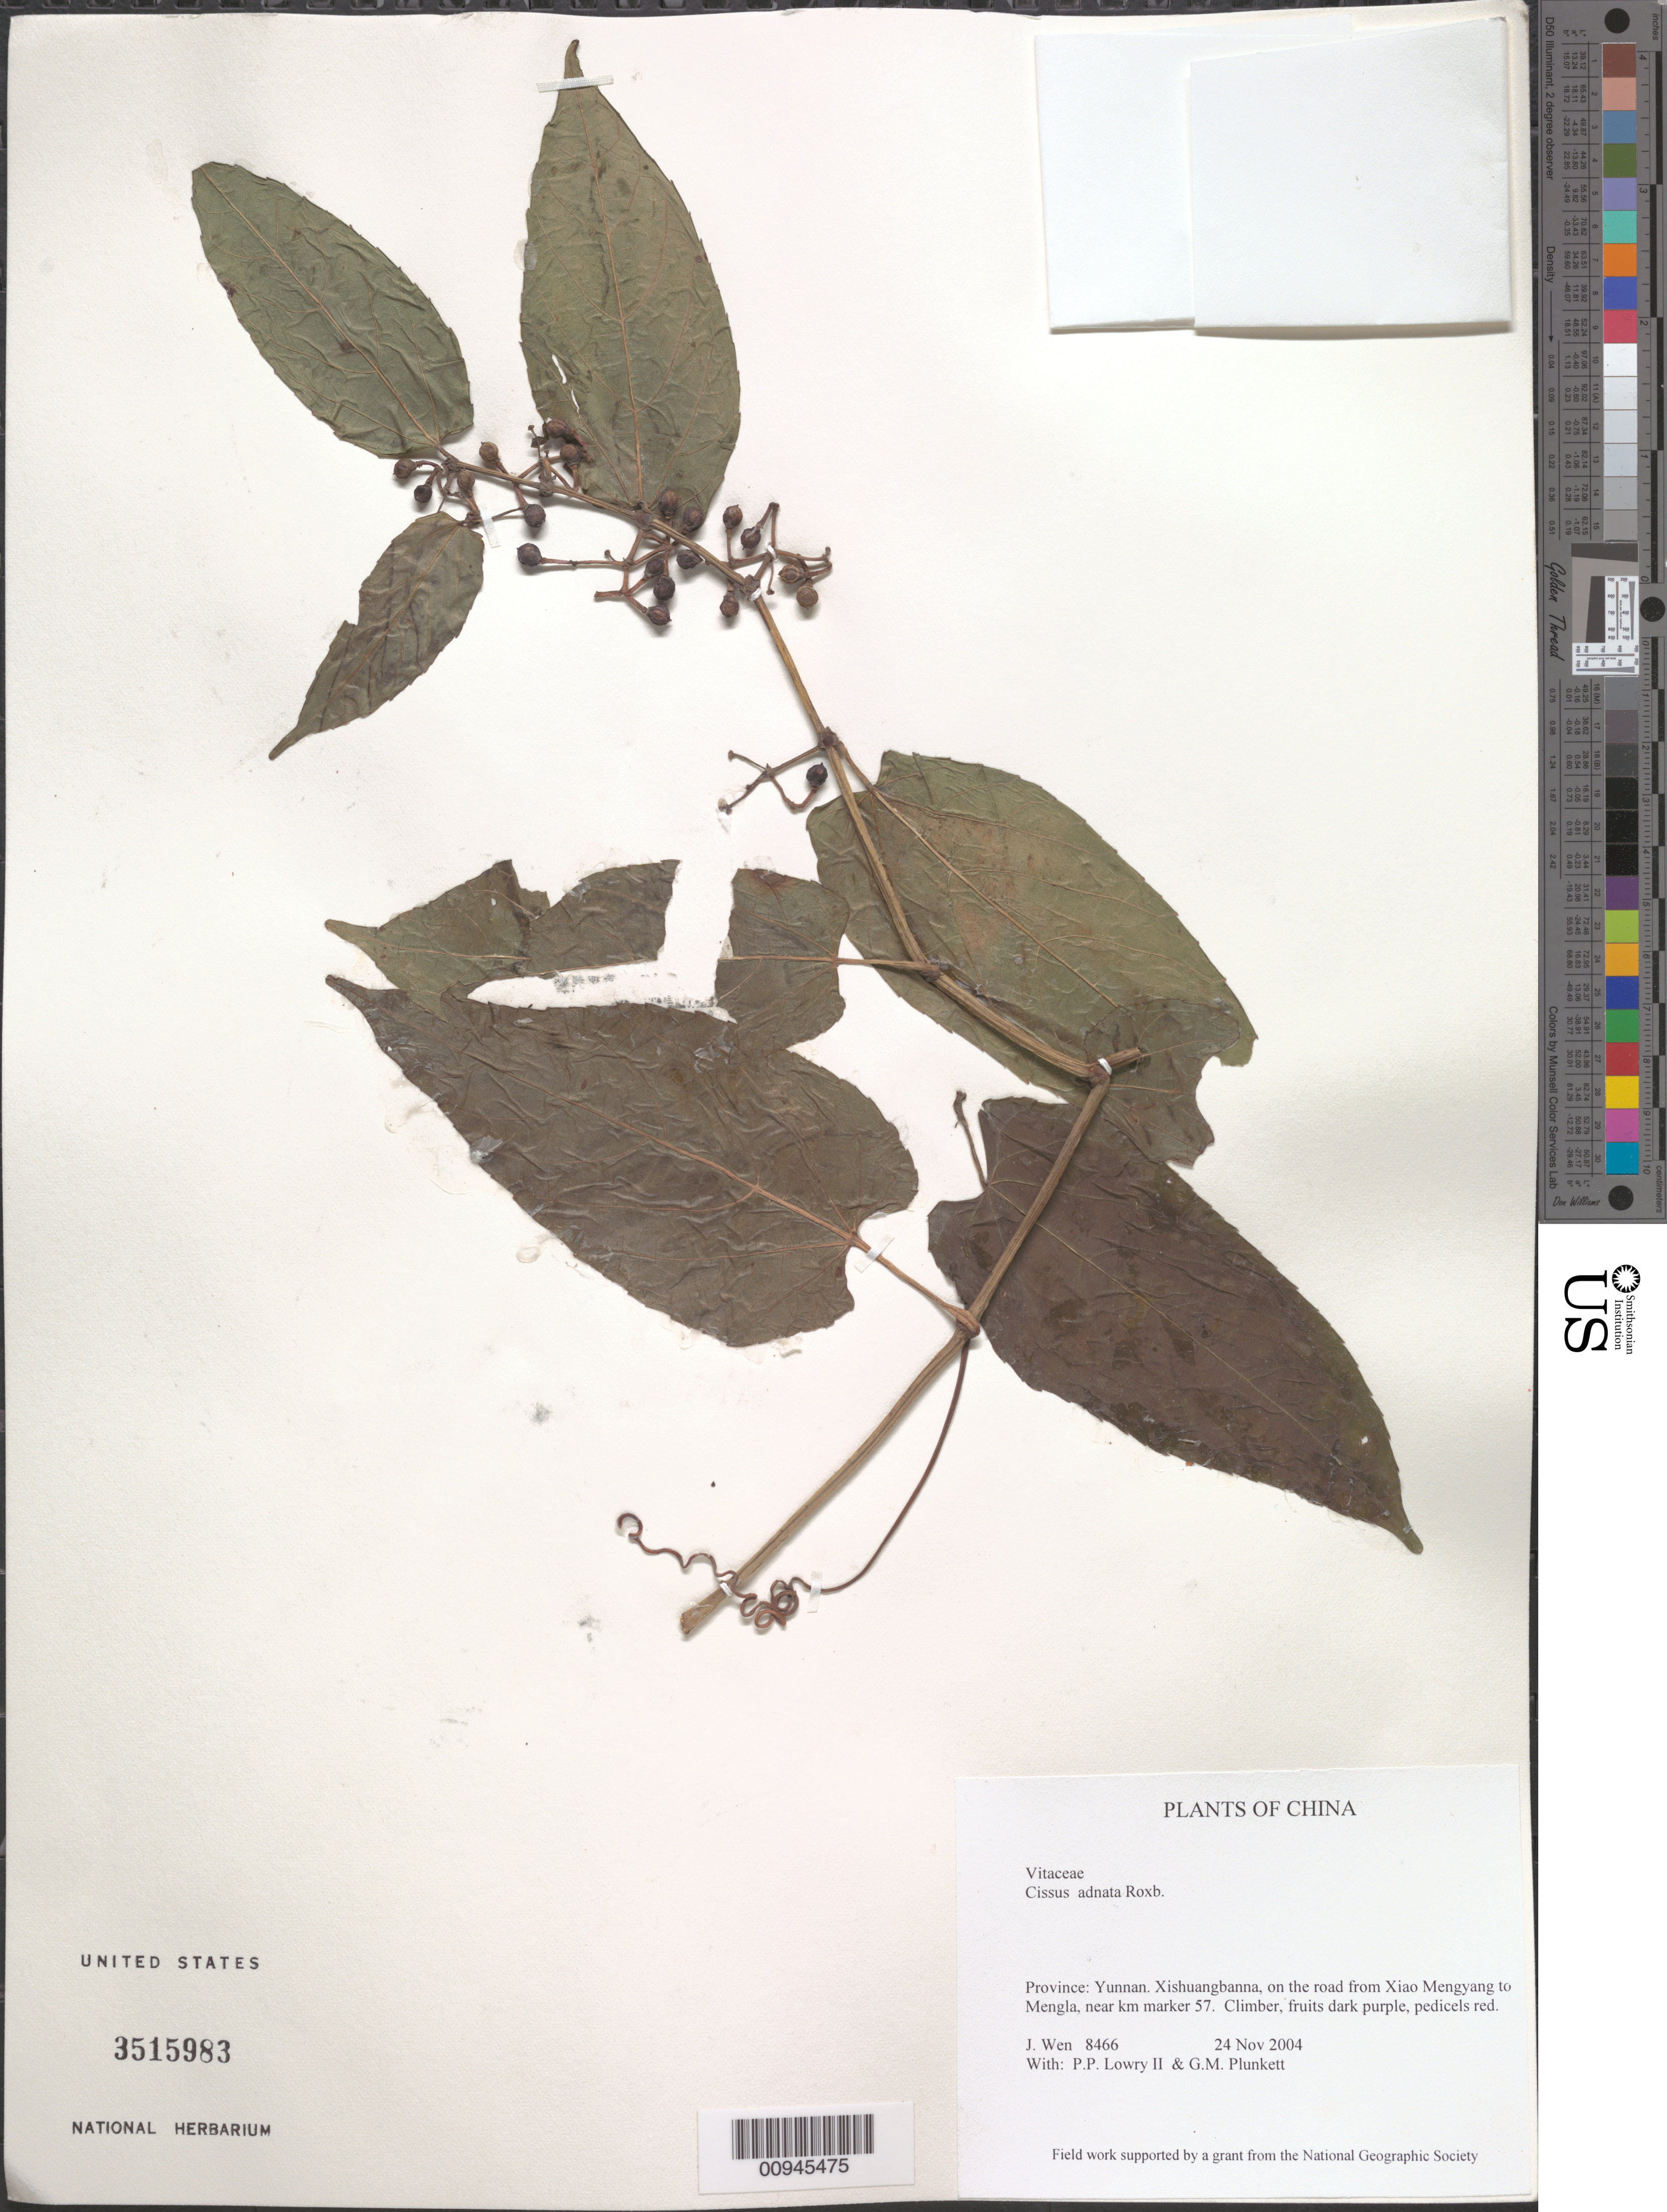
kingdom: Plantae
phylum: Tracheophyta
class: Magnoliopsida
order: Vitales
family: Vitaceae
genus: Cissus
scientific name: Cissus adnata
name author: Roxb.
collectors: J. Wen, P. P. Lowry & G. M. Plunkett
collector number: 8466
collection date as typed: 24 Nov 2004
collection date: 2004-11-24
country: China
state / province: Yunnan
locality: Xishuangbanna, on the road from Xiao Mengyang to Mengla, near km marker 57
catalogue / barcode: US 3515983